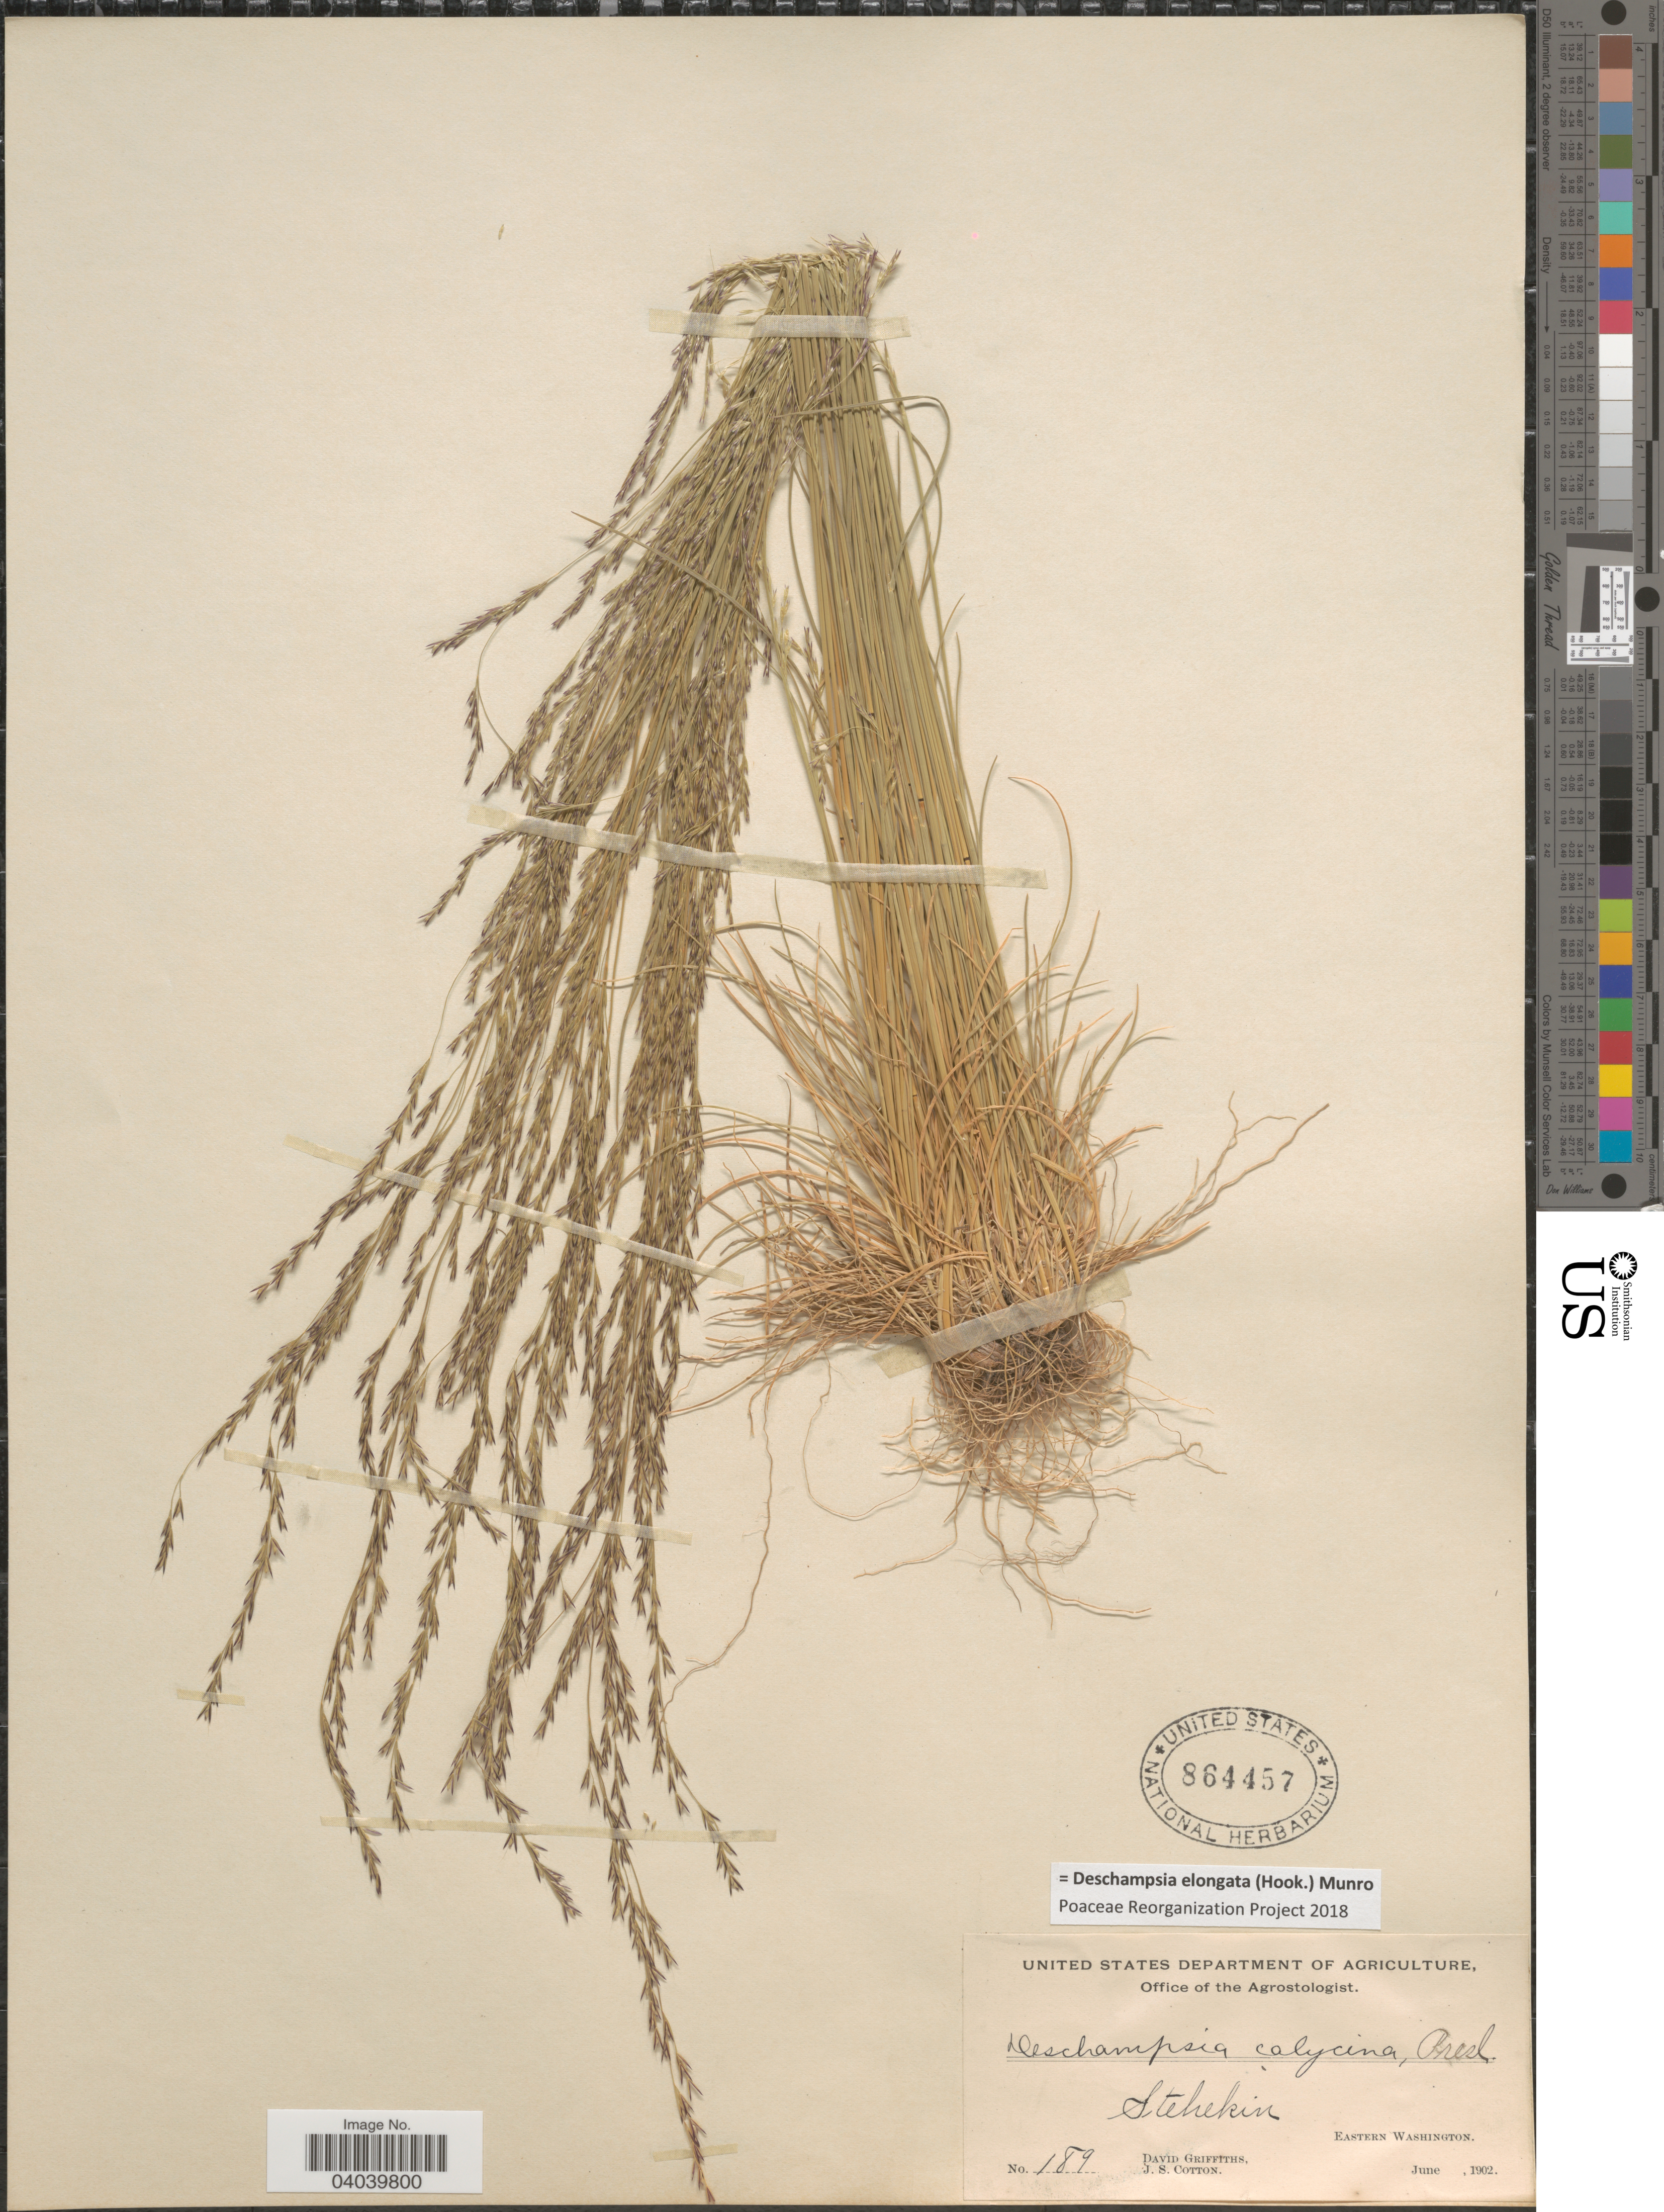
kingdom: Plantae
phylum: Tracheophyta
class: Liliopsida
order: Poales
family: Poaceae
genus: Deschampsia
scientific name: Deschampsia elongata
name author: (Hook.) Munro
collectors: D. Griffiths & J. S. Cotton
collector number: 189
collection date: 1902-06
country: United States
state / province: Washington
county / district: Chelan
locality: Stehekin. Eastern Washington.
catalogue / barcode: US 864457